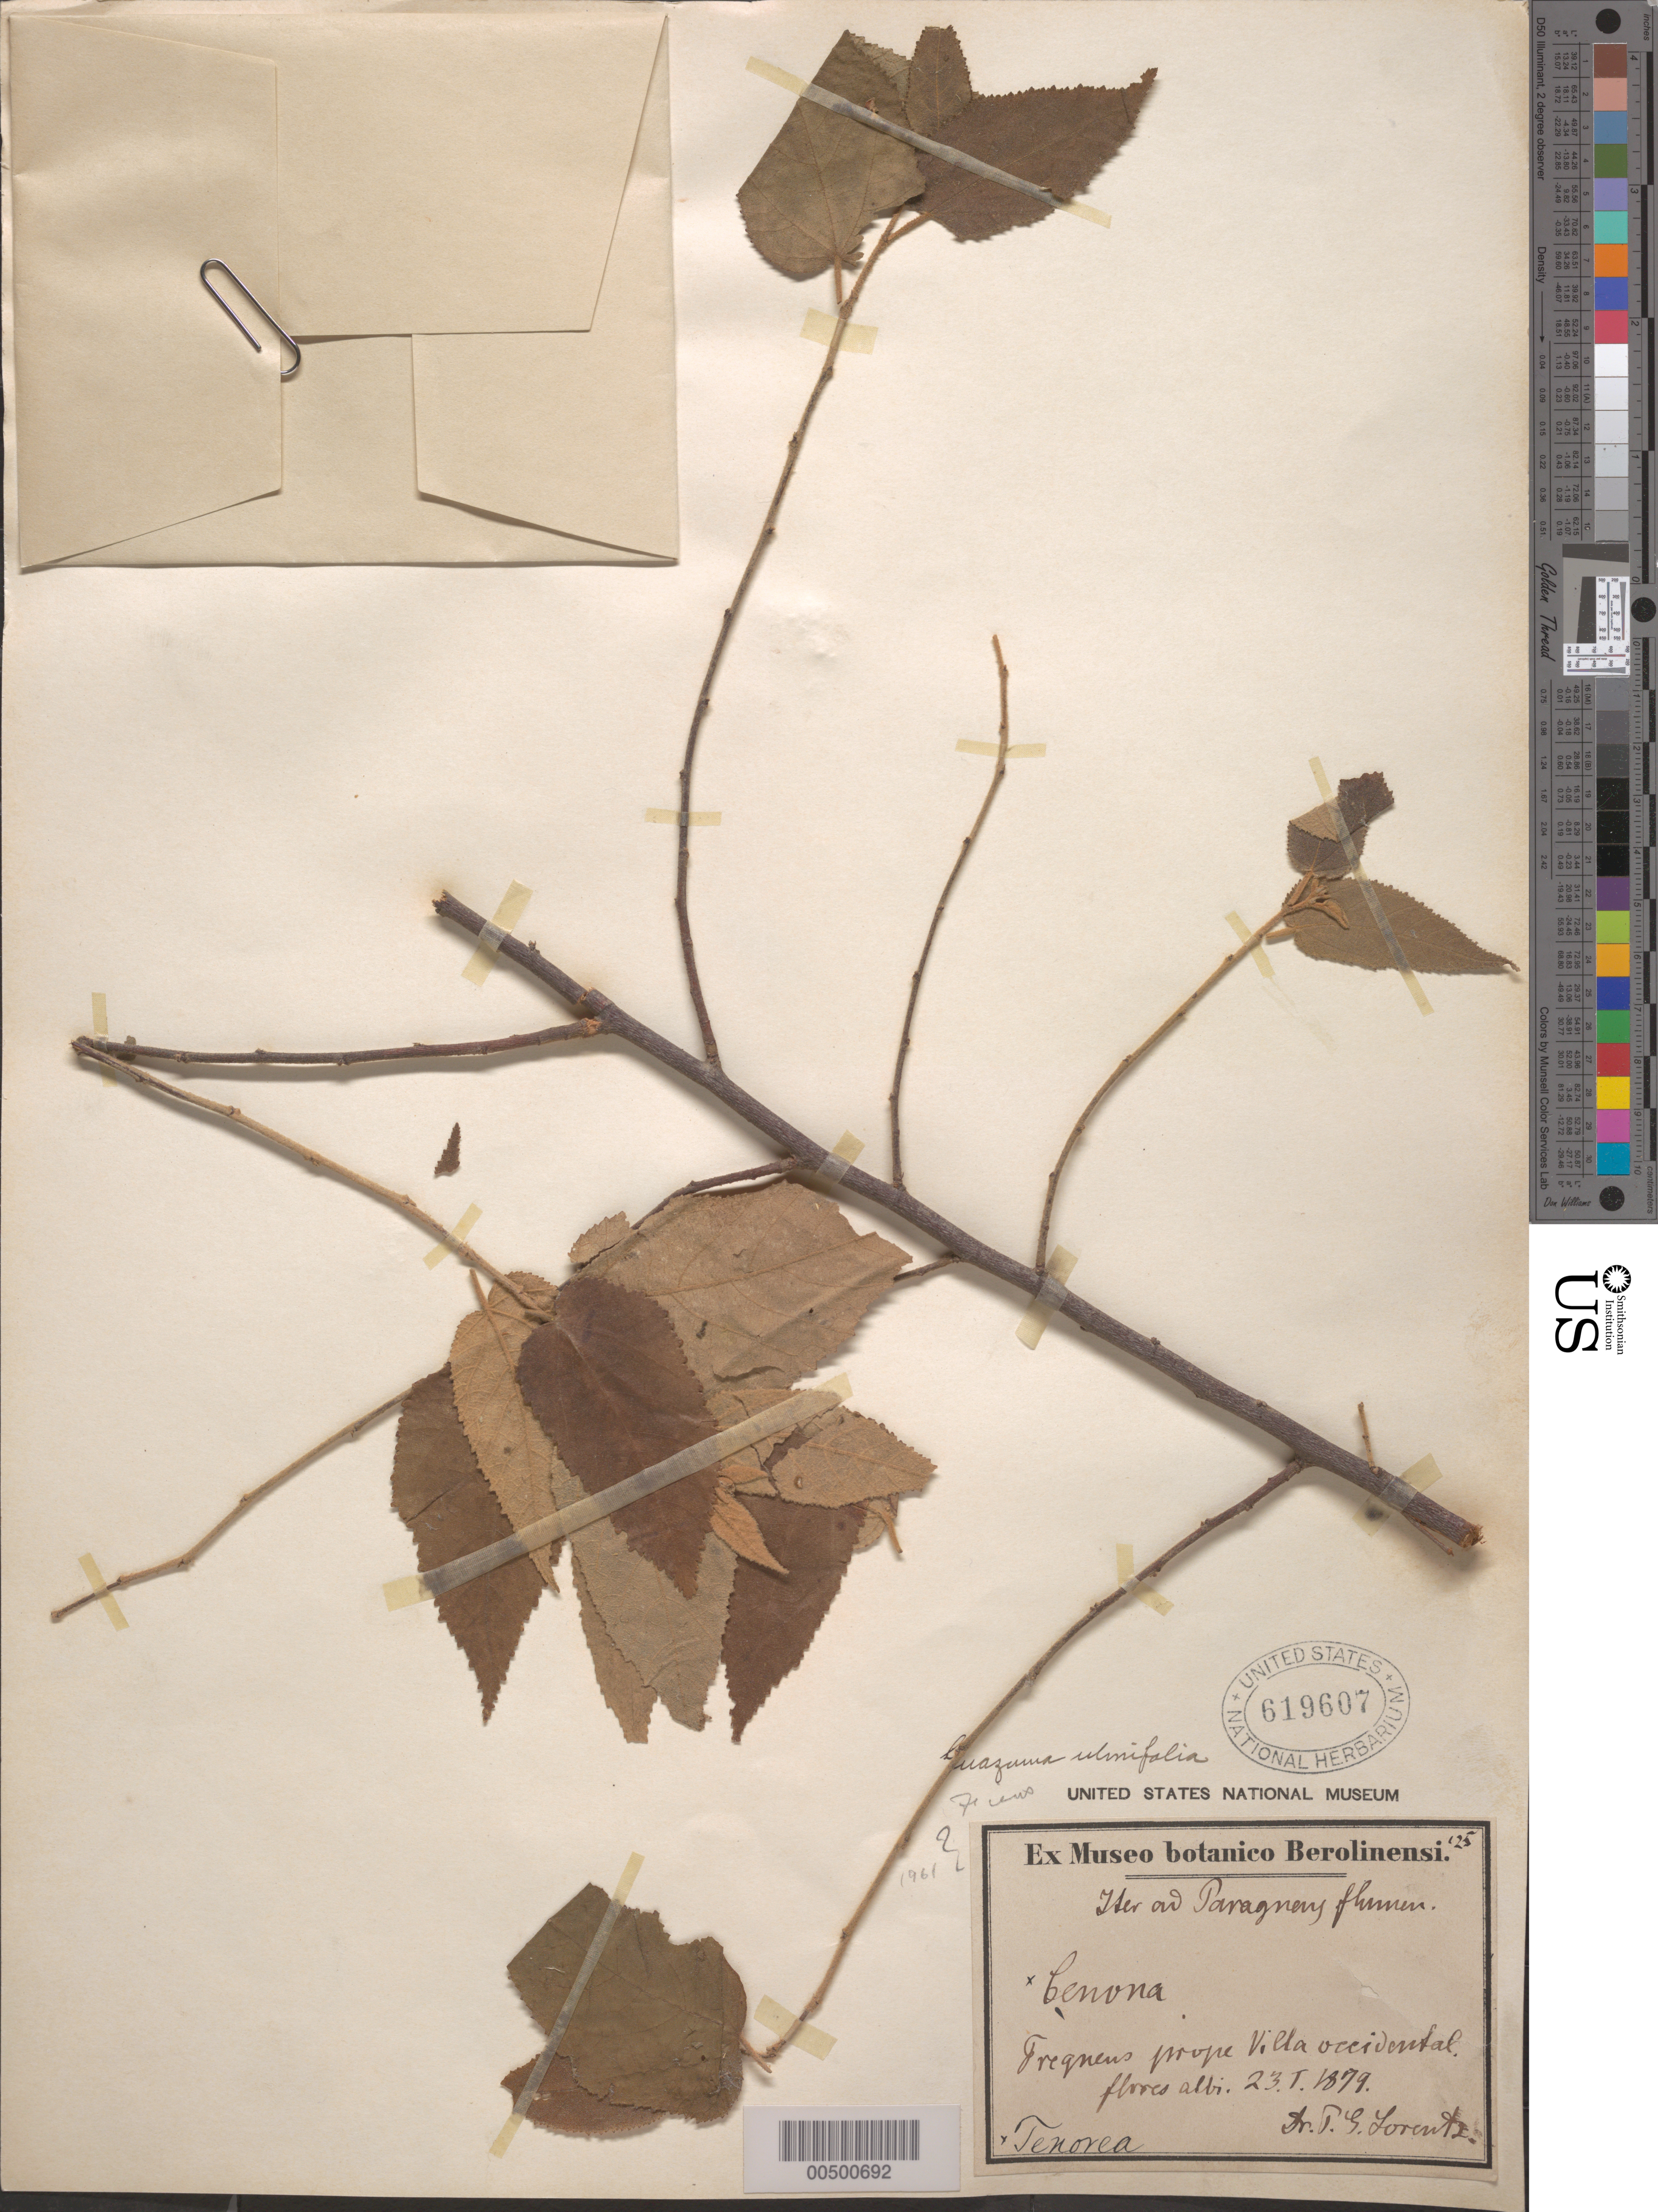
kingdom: Plantae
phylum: Tracheophyta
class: Magnoliopsida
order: Malvales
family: Malvaceae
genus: Guazuma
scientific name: Guazuma ulmifolia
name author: Lam.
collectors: P. G. Lorentz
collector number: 125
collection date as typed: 23 Jan 1879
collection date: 1879-01-23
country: Paraguay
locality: prope Villa occidental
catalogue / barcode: US 619607